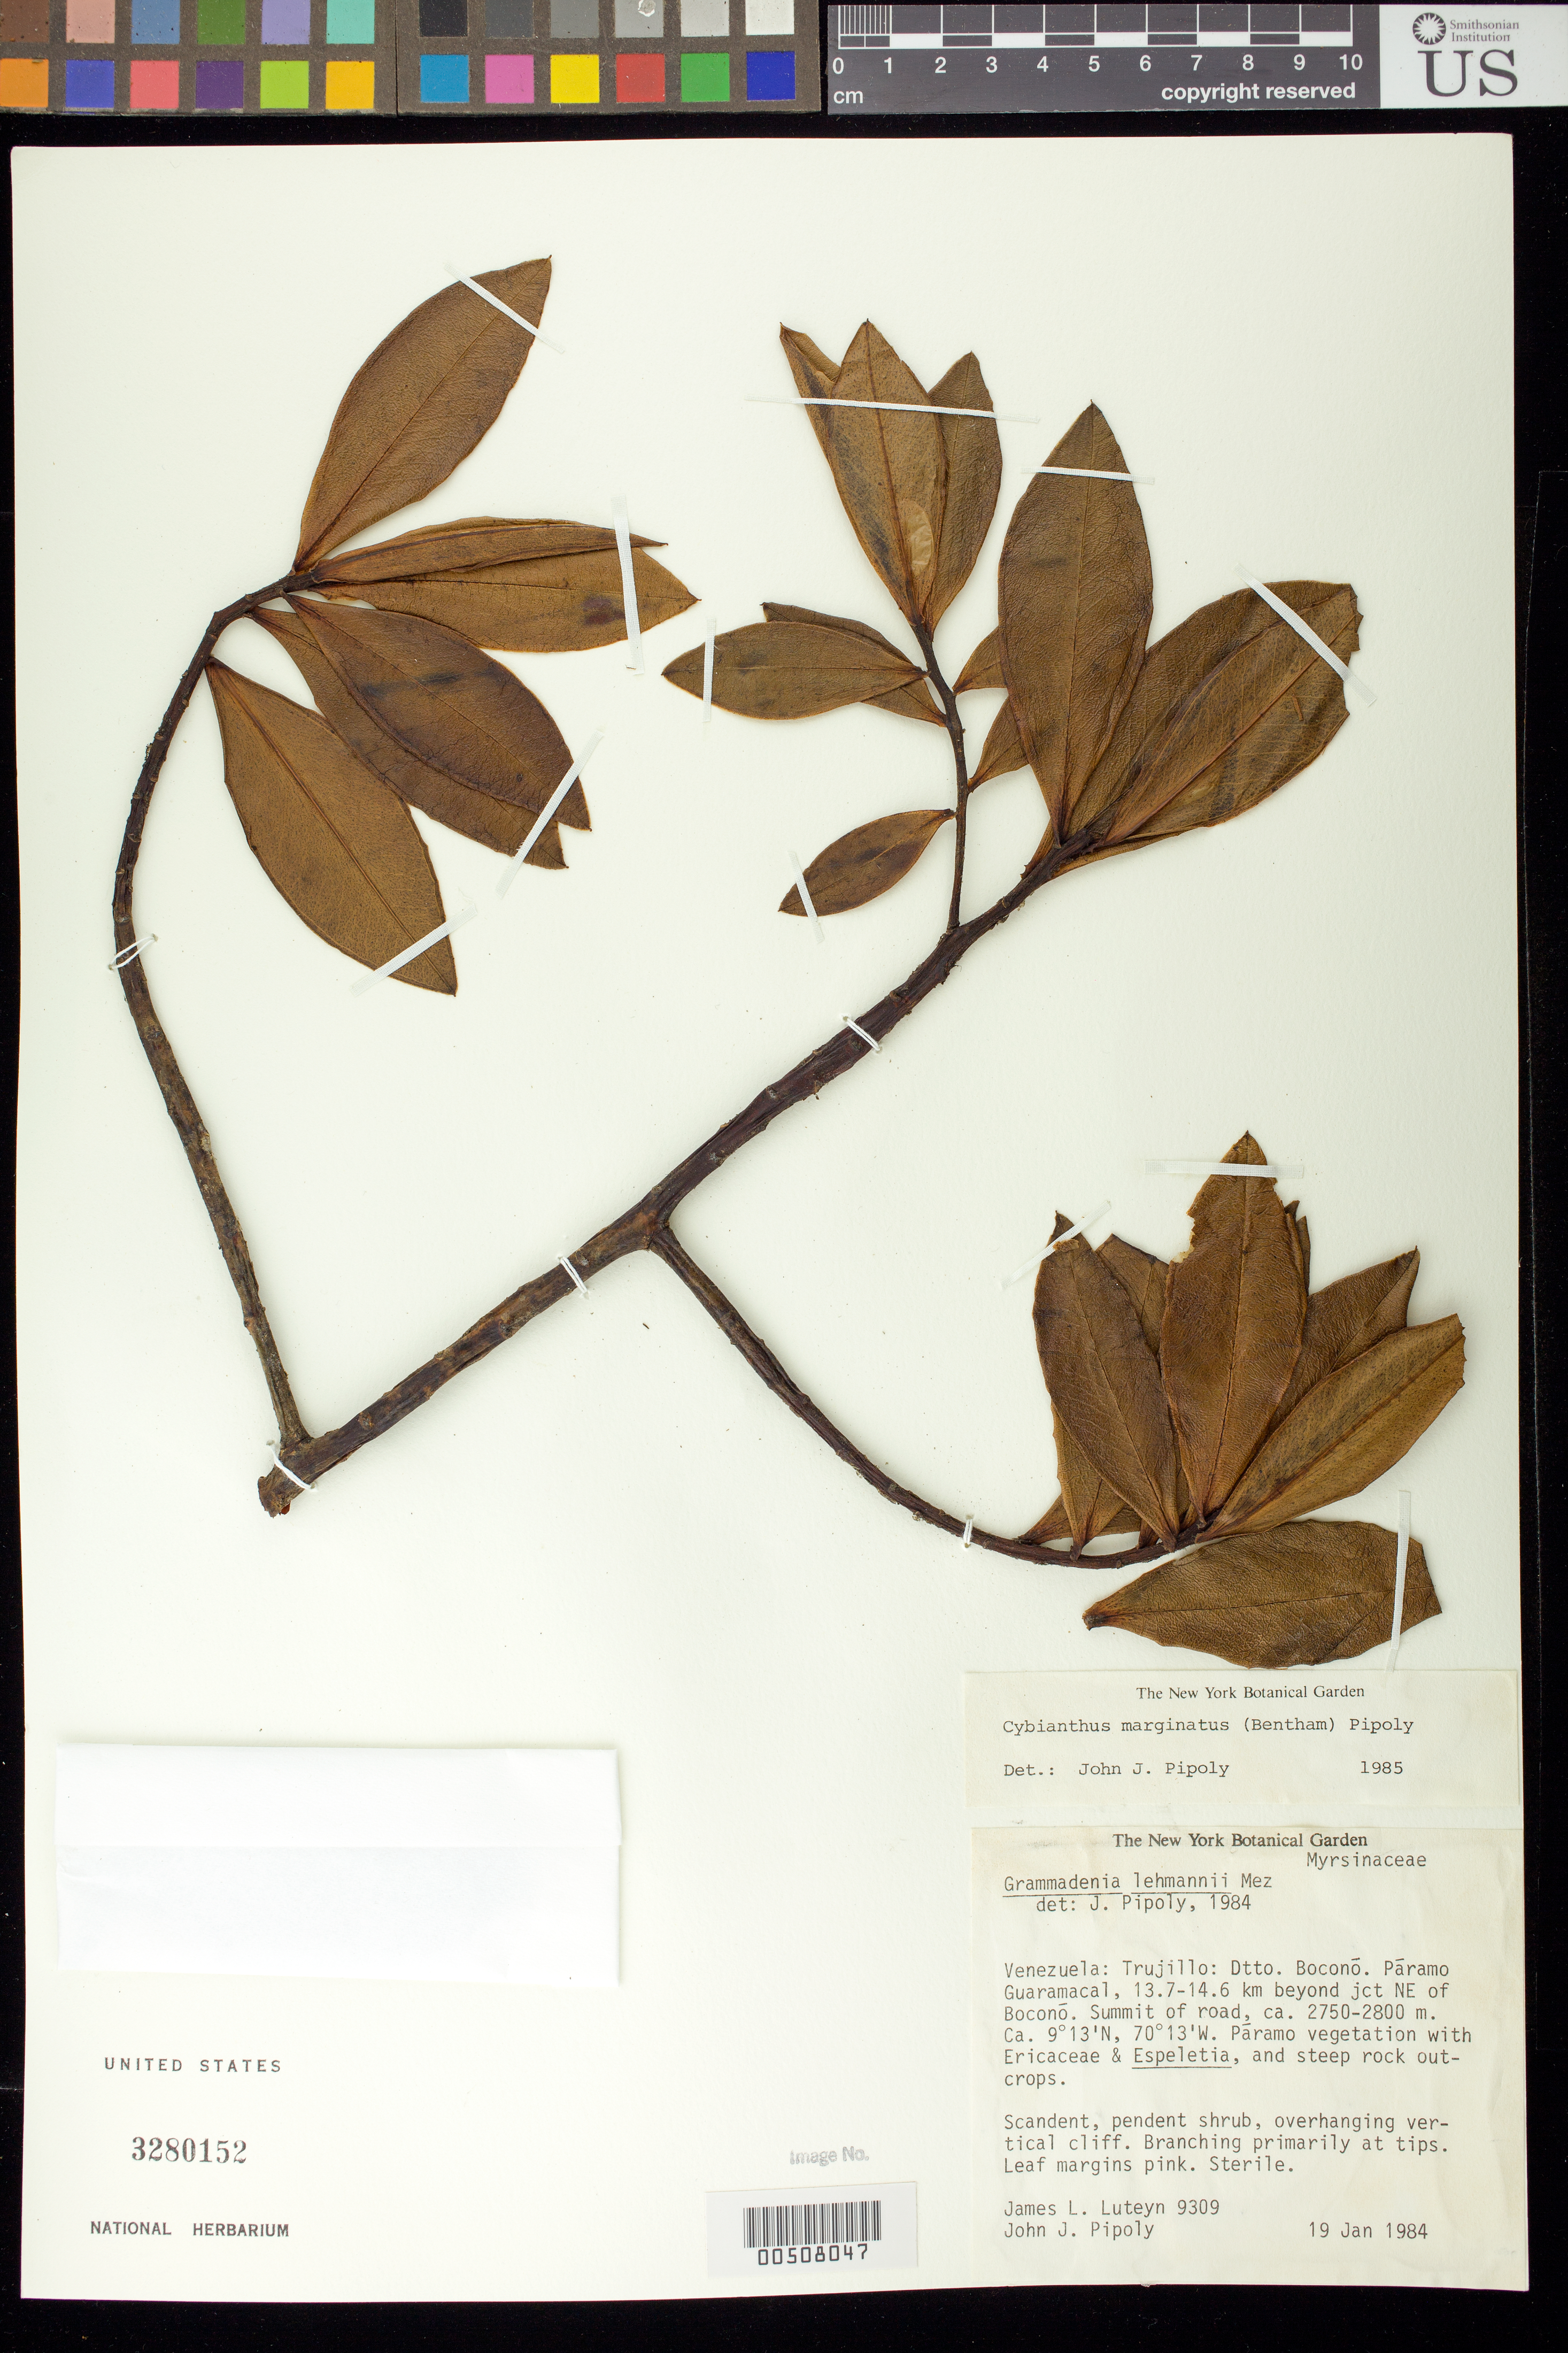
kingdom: Plantae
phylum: Tracheophyta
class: Magnoliopsida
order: Ericales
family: Primulaceae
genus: Cybianthus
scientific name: Cybianthus marginatus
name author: (Benth.) Pipoly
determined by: Pipoly, J. J., III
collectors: J. L. Luteyn & J. J. Pipoly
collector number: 9309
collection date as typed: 19 Jan 1984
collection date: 1984-01-19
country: Venezuela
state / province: Trujillo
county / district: Boconó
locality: Páramo de Guaramacal, 13.7-14.6 km beyond jct NE of Boconó. Summit of road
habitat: Páramo vegetation with Ericaceae & Espeletia, and steep rock outcrops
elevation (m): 2750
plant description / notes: NY, PORT, US, VEN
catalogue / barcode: US 3280152